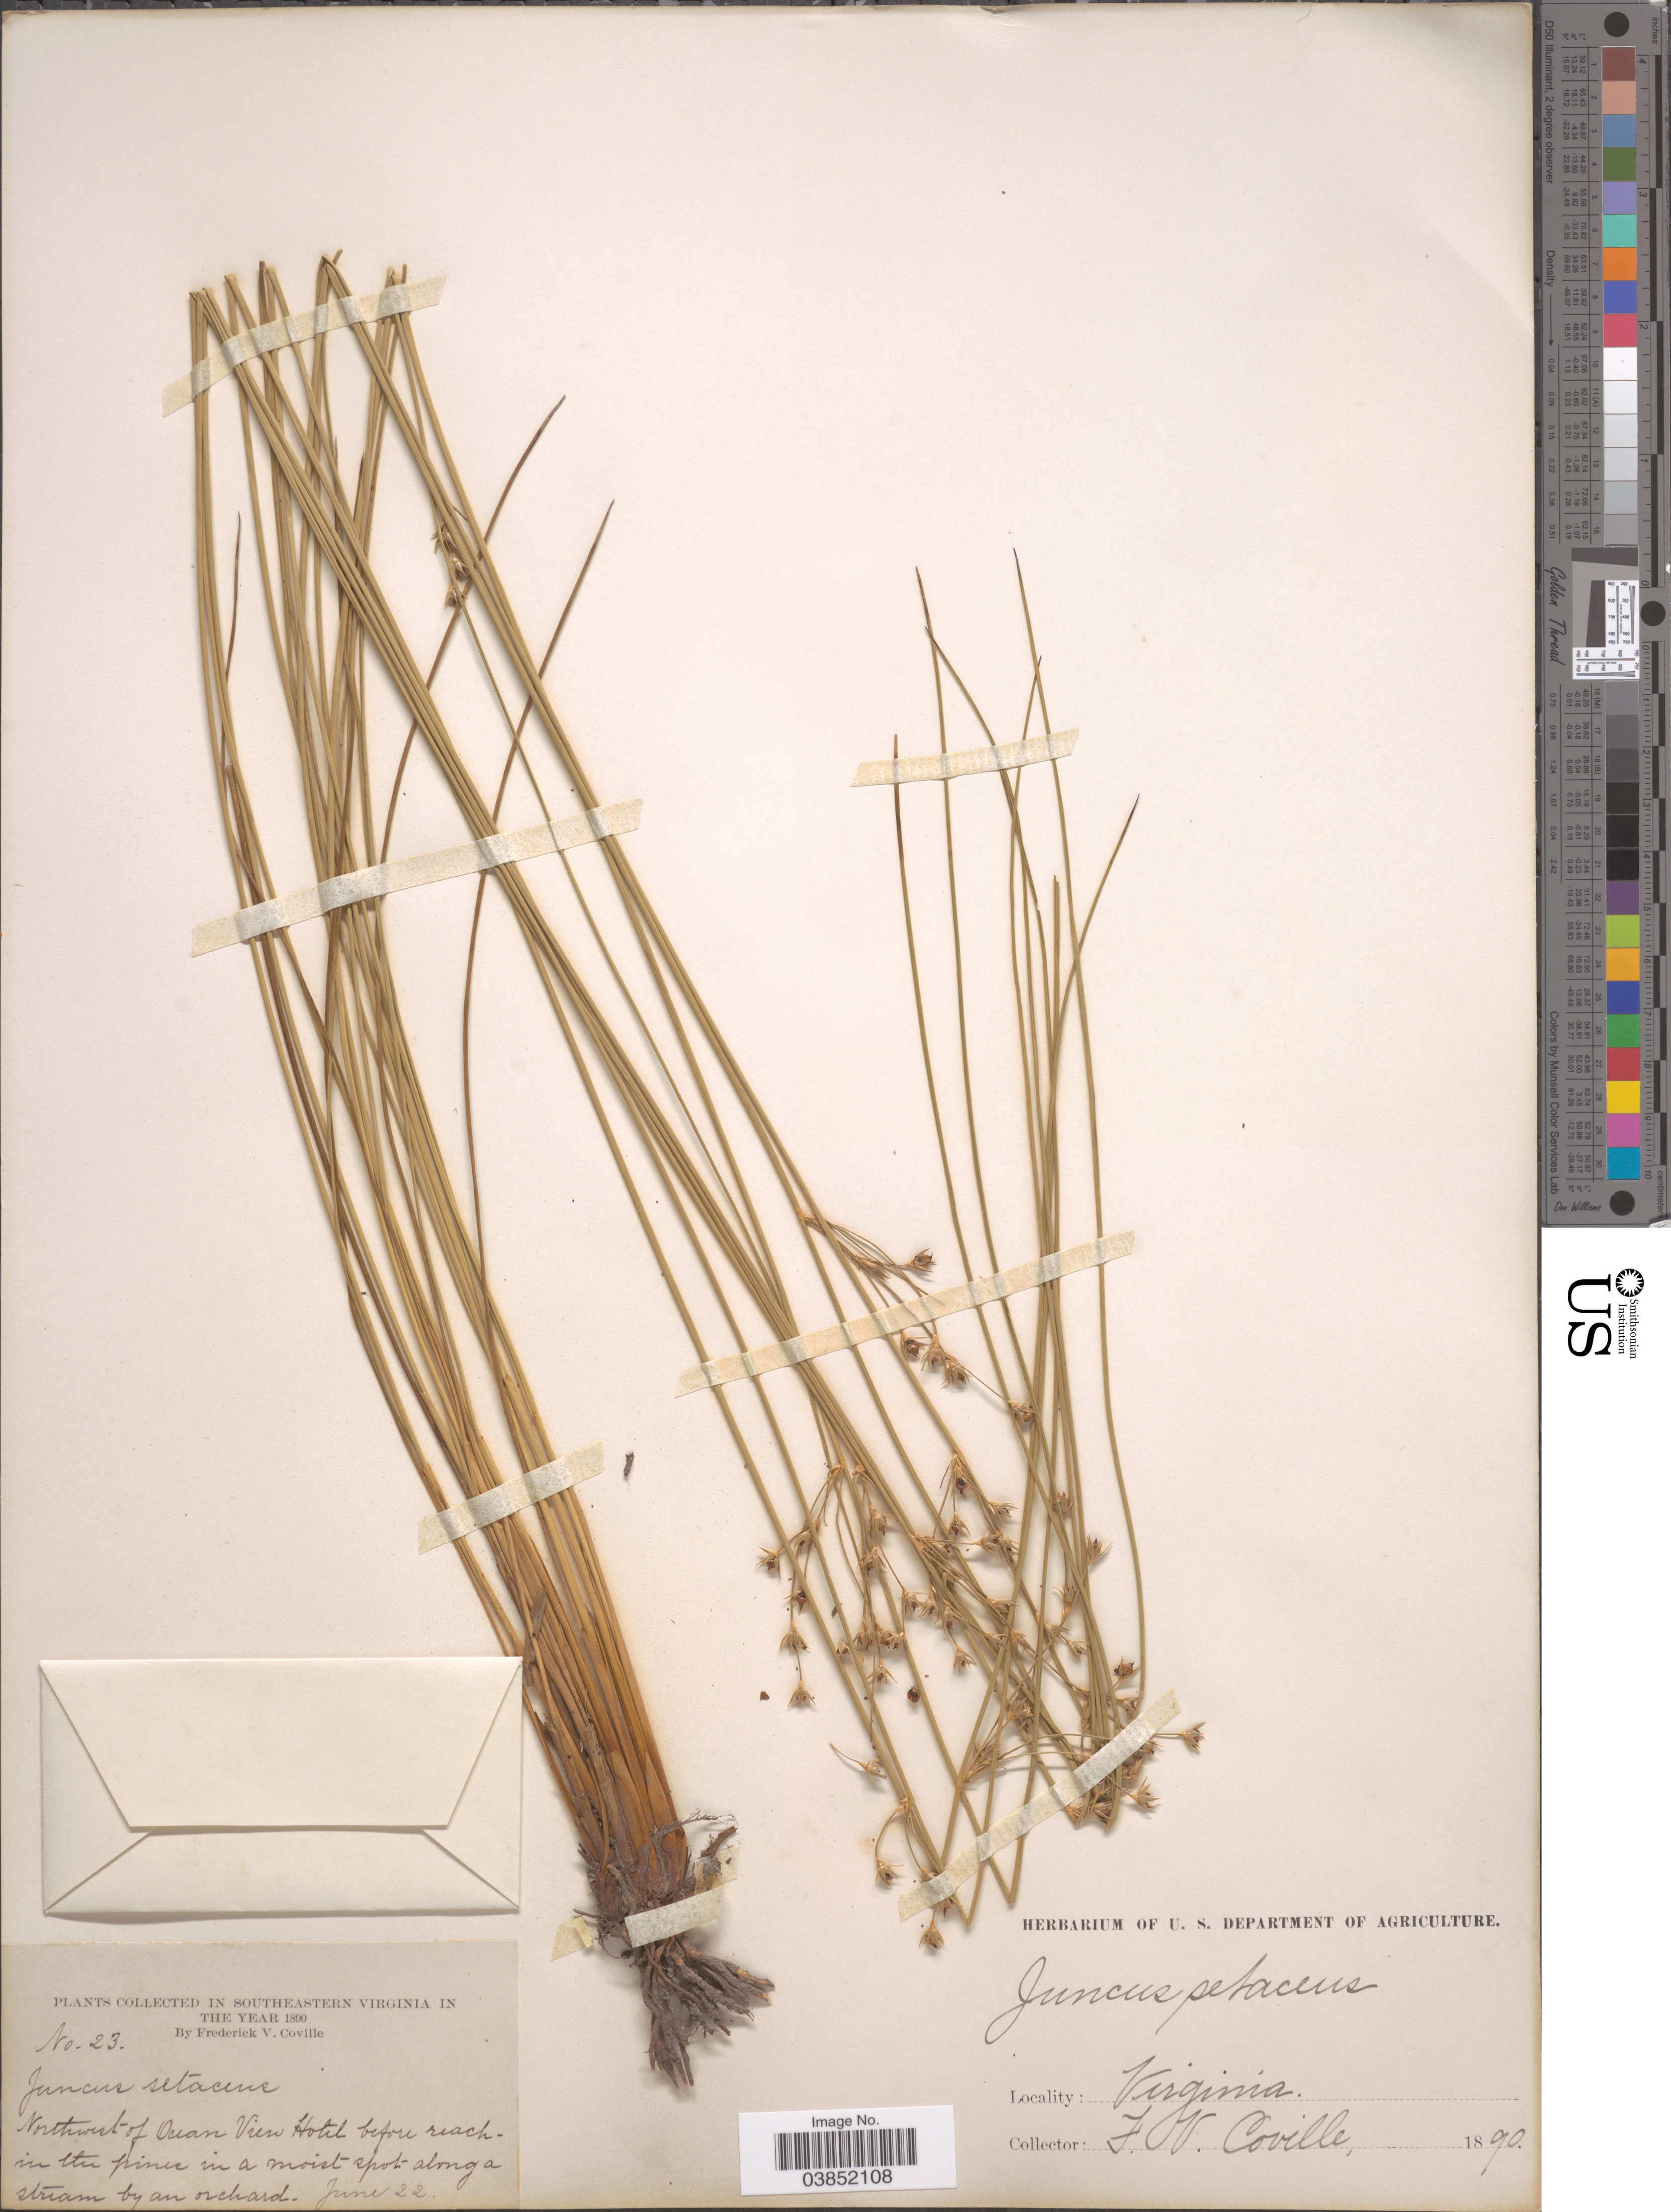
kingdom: Plantae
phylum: Tracheophyta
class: Liliopsida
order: Poales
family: Juncaceae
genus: Juncus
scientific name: Juncus coriaceus Mack.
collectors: F. V. Coville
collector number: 23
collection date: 1890-06-22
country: United States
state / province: Virginia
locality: In Southeastern Virginia. Northwest of Ocean View Hotel.